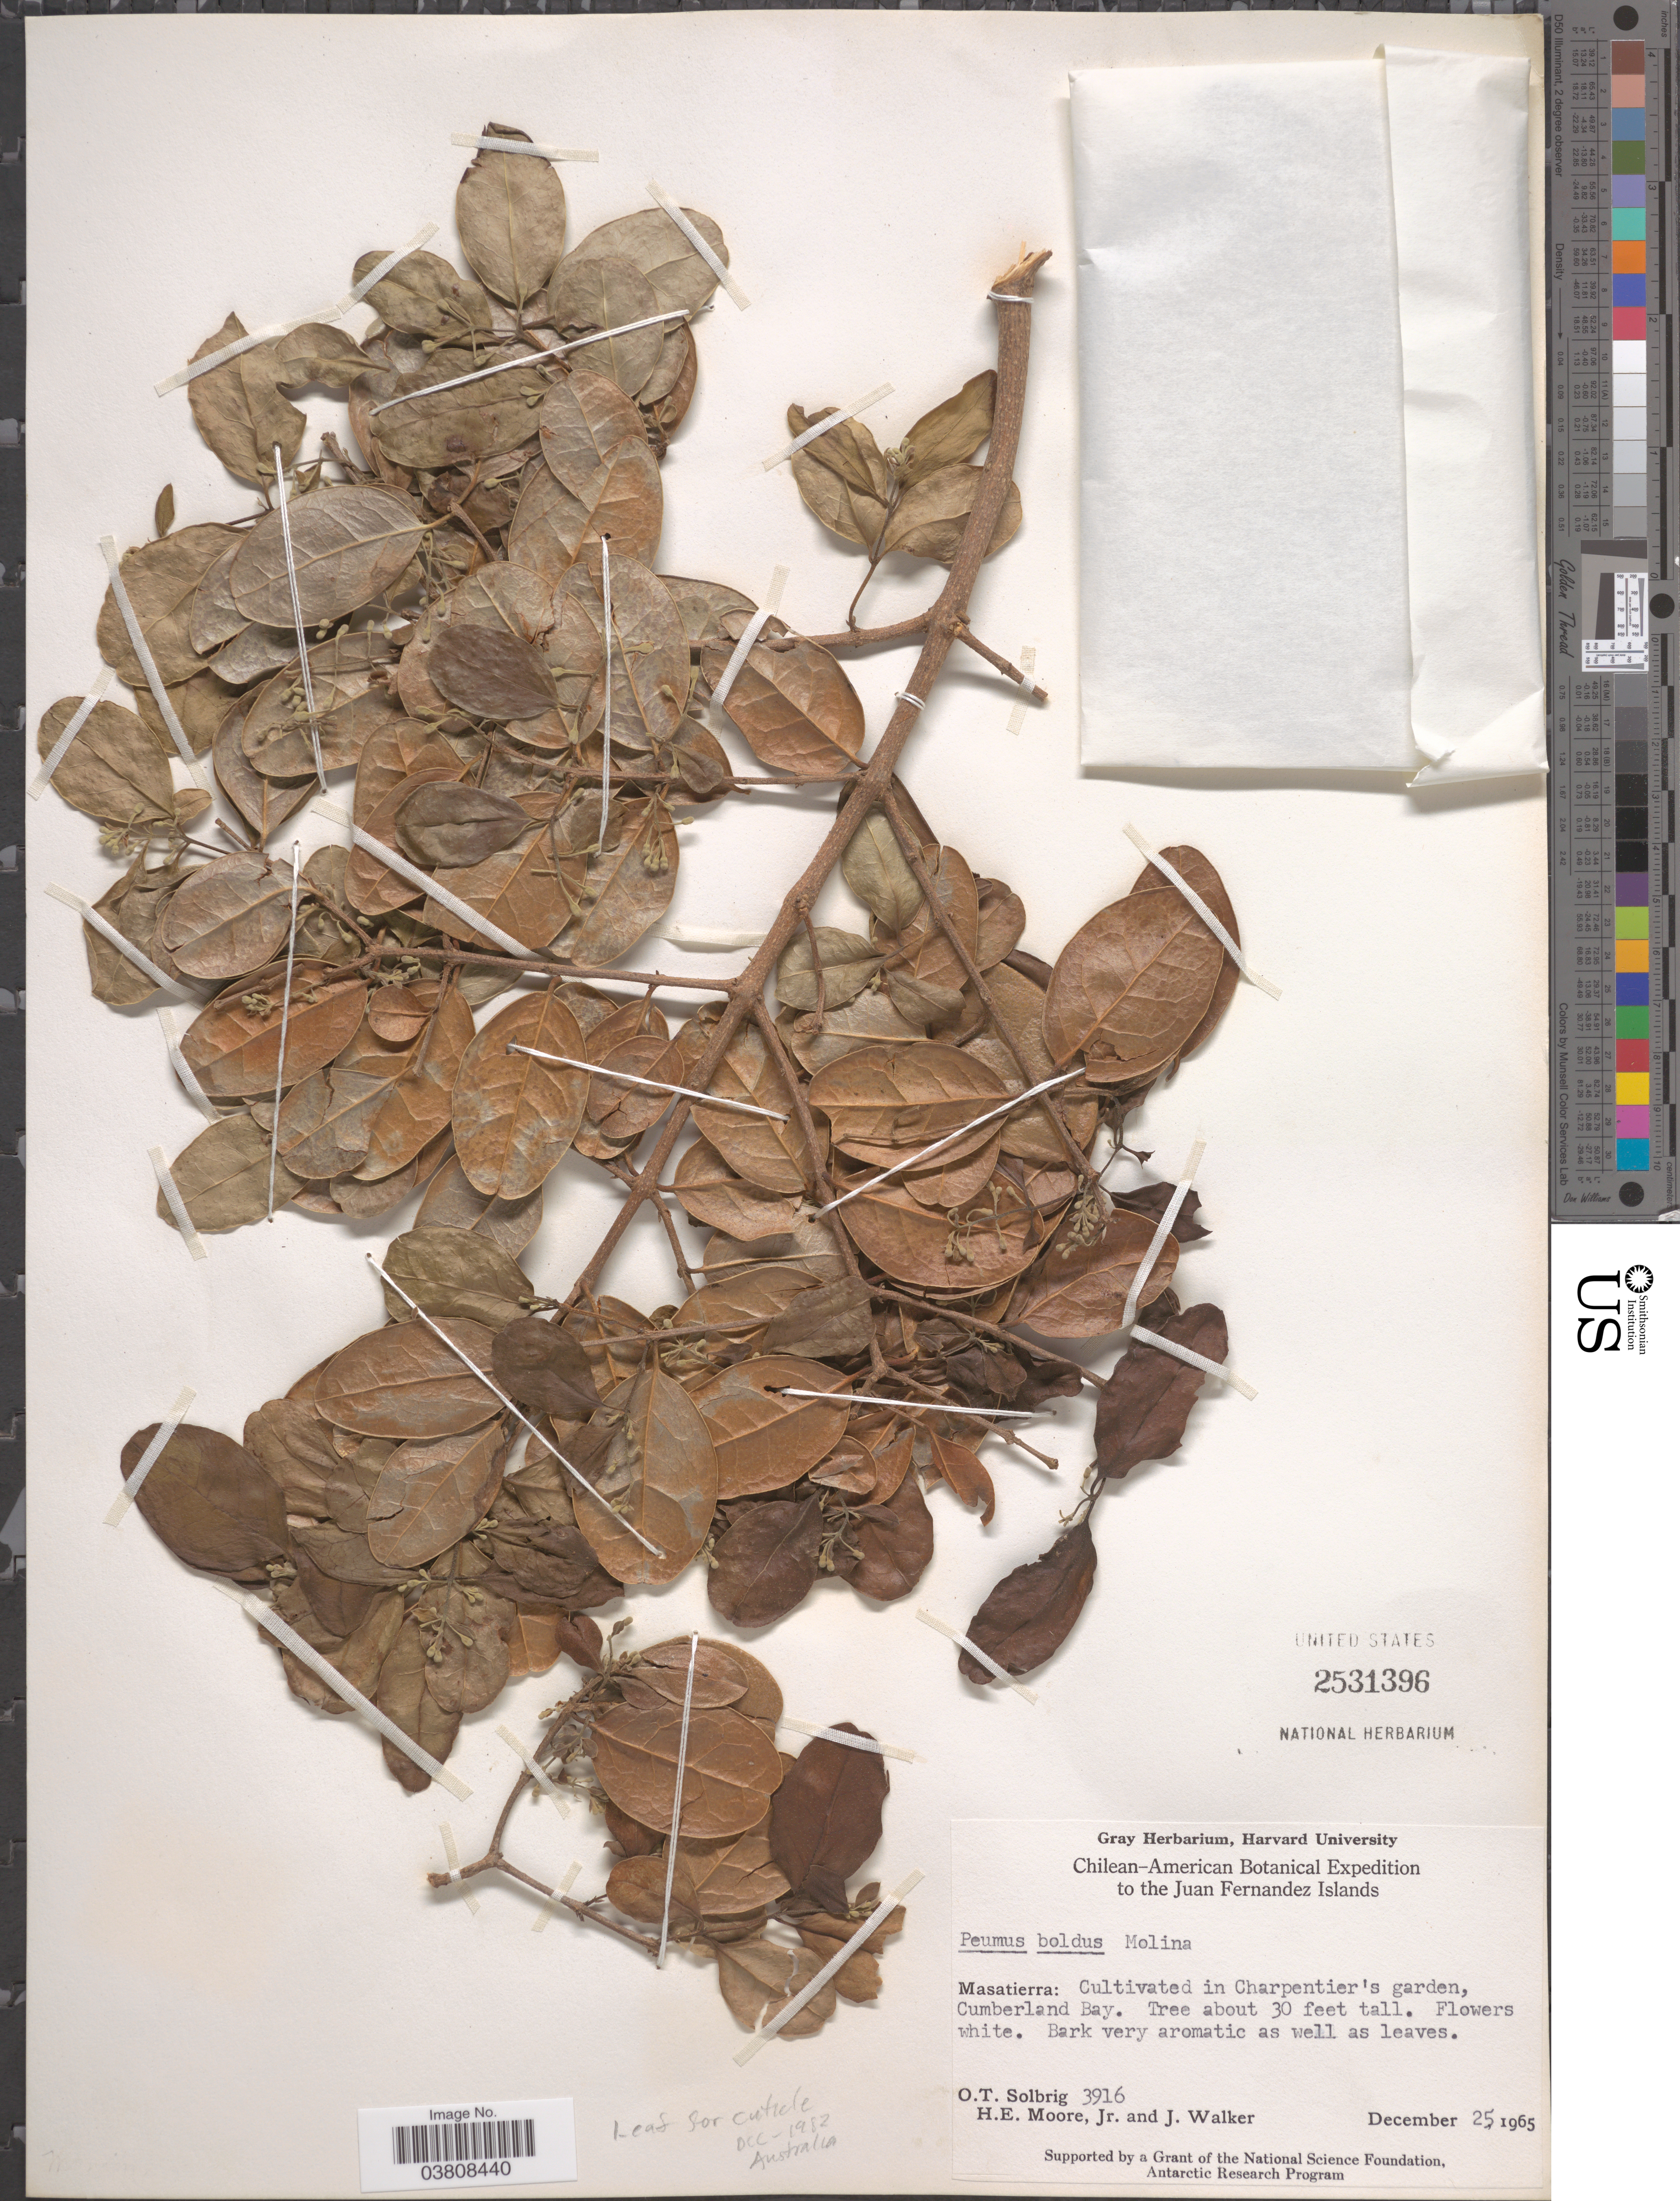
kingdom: Plantae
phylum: Tracheophyta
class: Magnoliopsida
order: Laurales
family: Monimiaceae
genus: Peumus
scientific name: Peumus boldus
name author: Molina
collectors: O. T. Solbrig, H. Moore & J. Walker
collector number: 3916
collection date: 1965-12-25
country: Chile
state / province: Valparaíso (V)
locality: Juan Fernandez Islands. Masatierra: in Charpentier's garden, Cumberland Bay.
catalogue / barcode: US 2531396